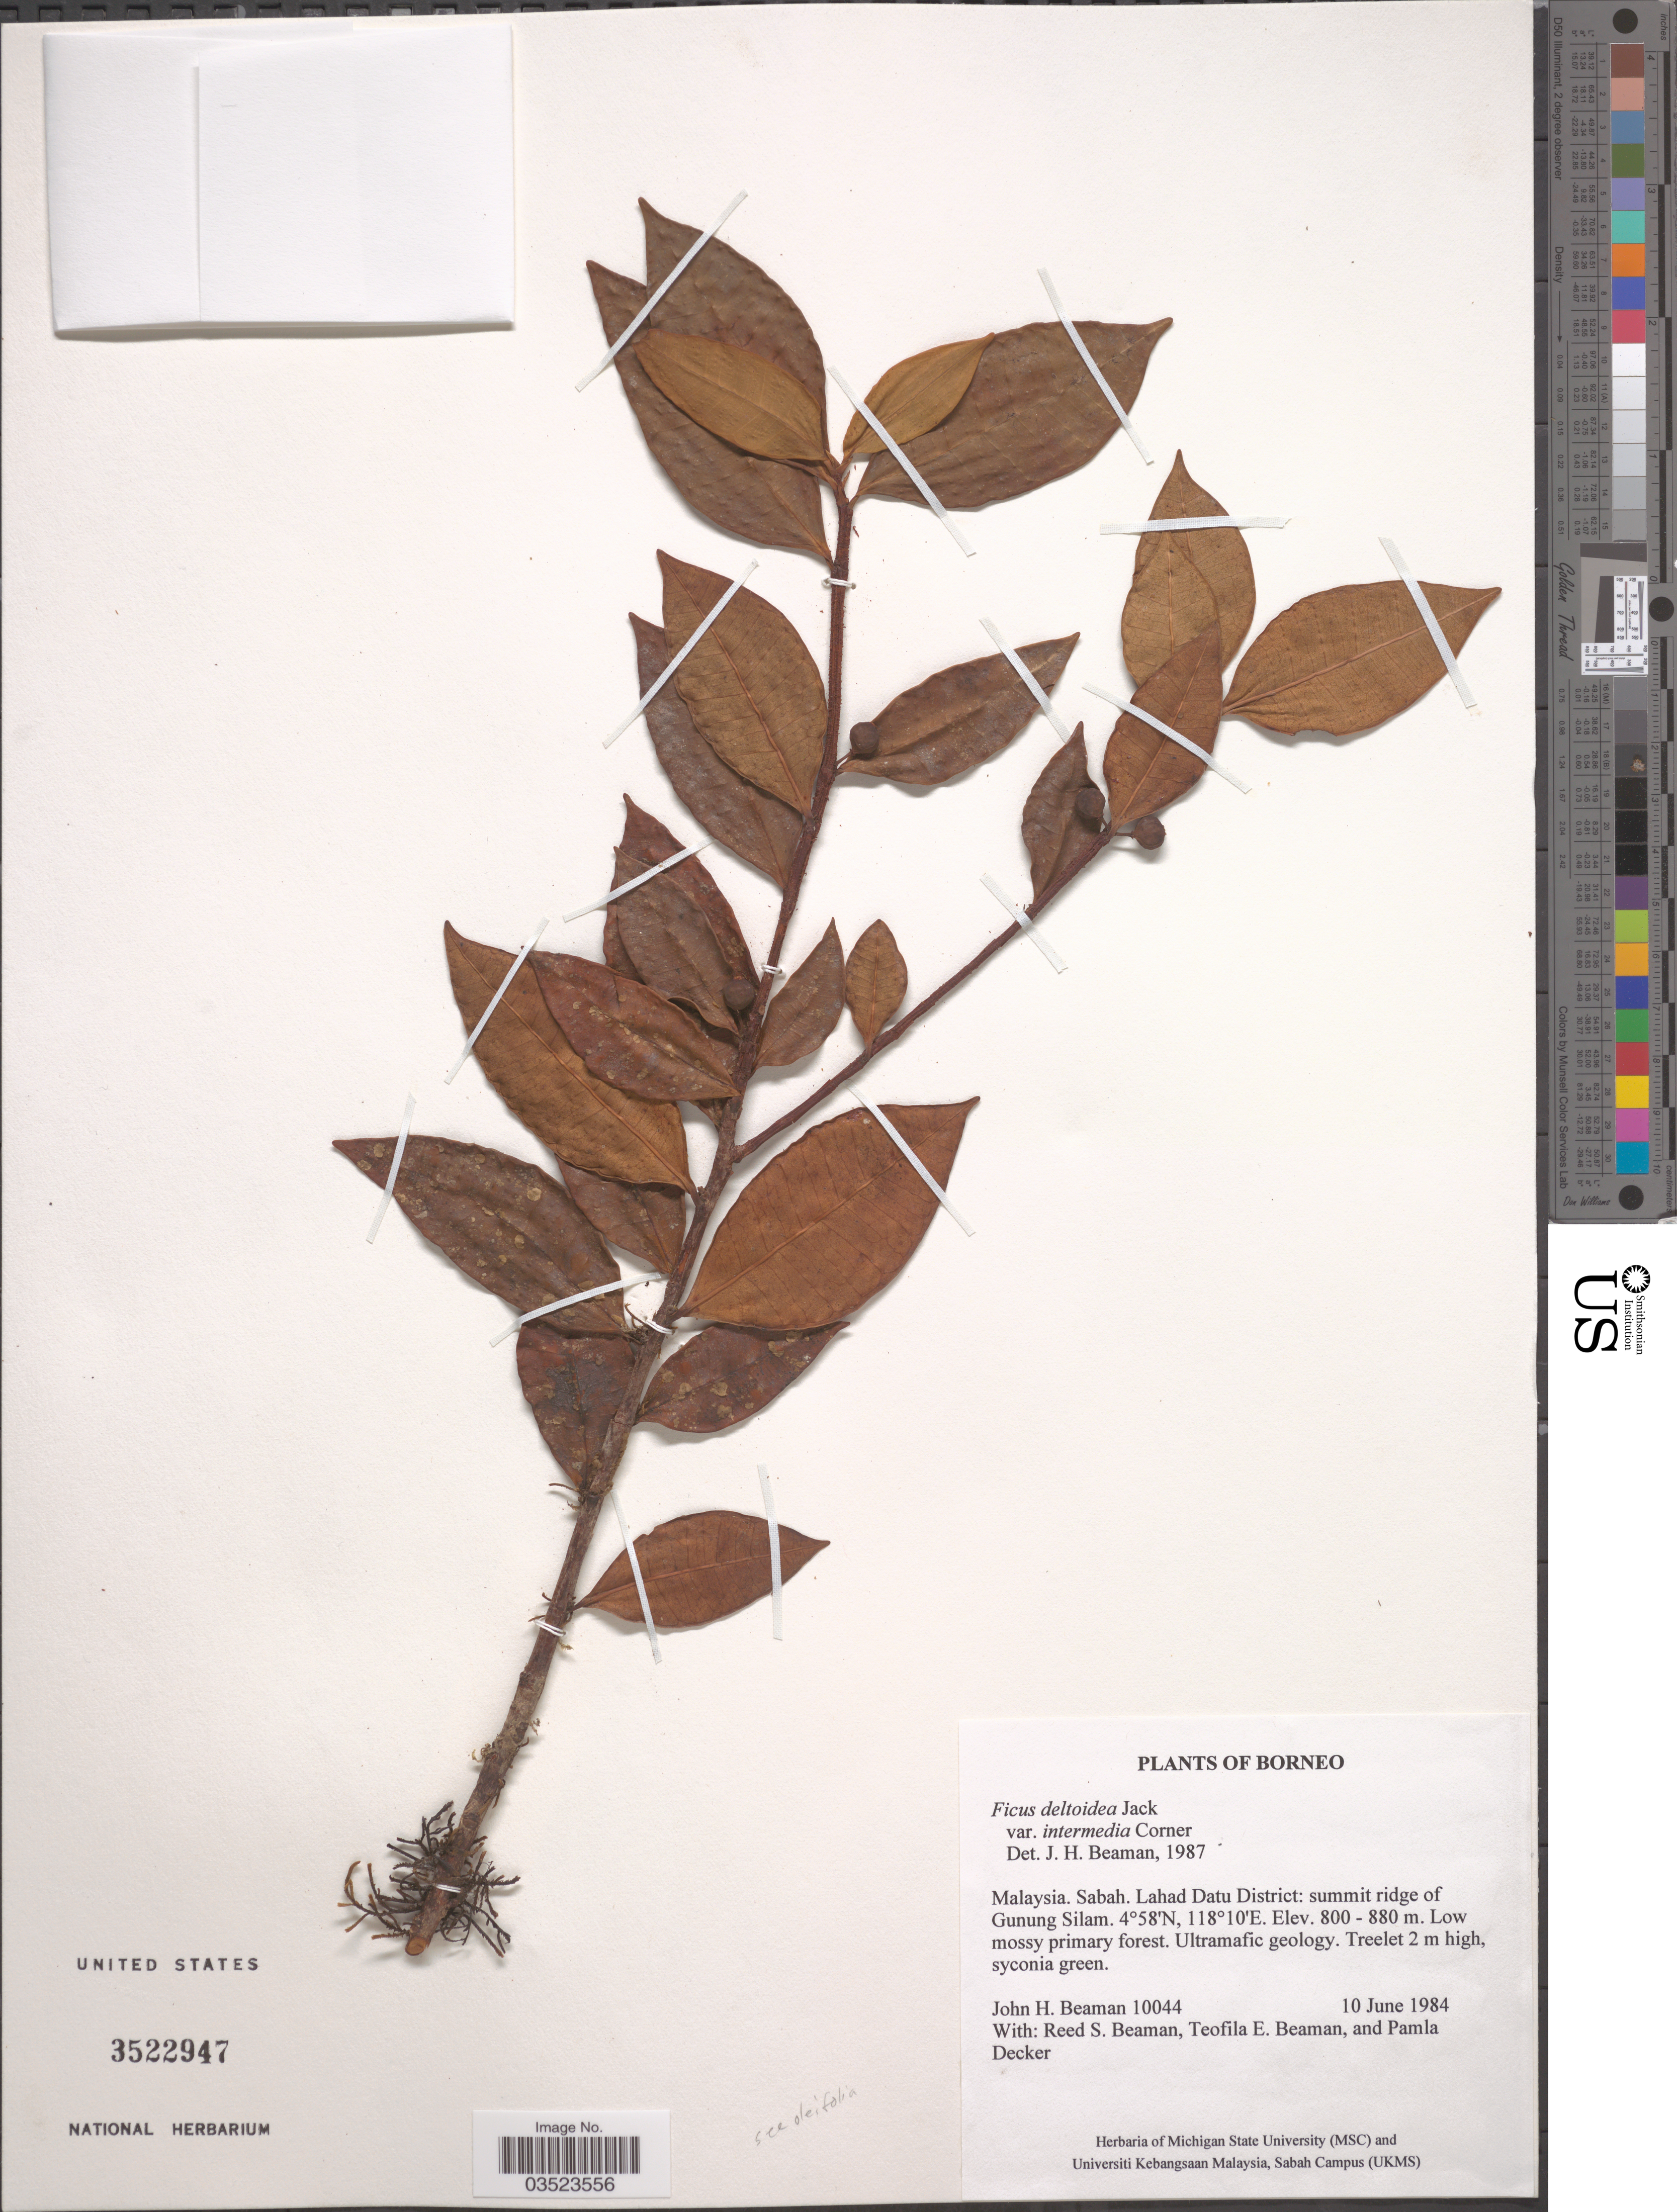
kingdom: Plantae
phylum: Tracheophyta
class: Magnoliopsida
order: Rosales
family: Moraceae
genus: Ficus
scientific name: Ficus deltoidea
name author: Jack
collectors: J. H. Beaman, R. S. Beaman, T. E. Beaman & P. Decker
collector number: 10044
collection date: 1984-06-10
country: Malaysia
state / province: Sabah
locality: Borneo. Sabah. Lahad Datu District: summit ridge of Gunung Silam. Ultramafic geology.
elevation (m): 800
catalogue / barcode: US 3522947